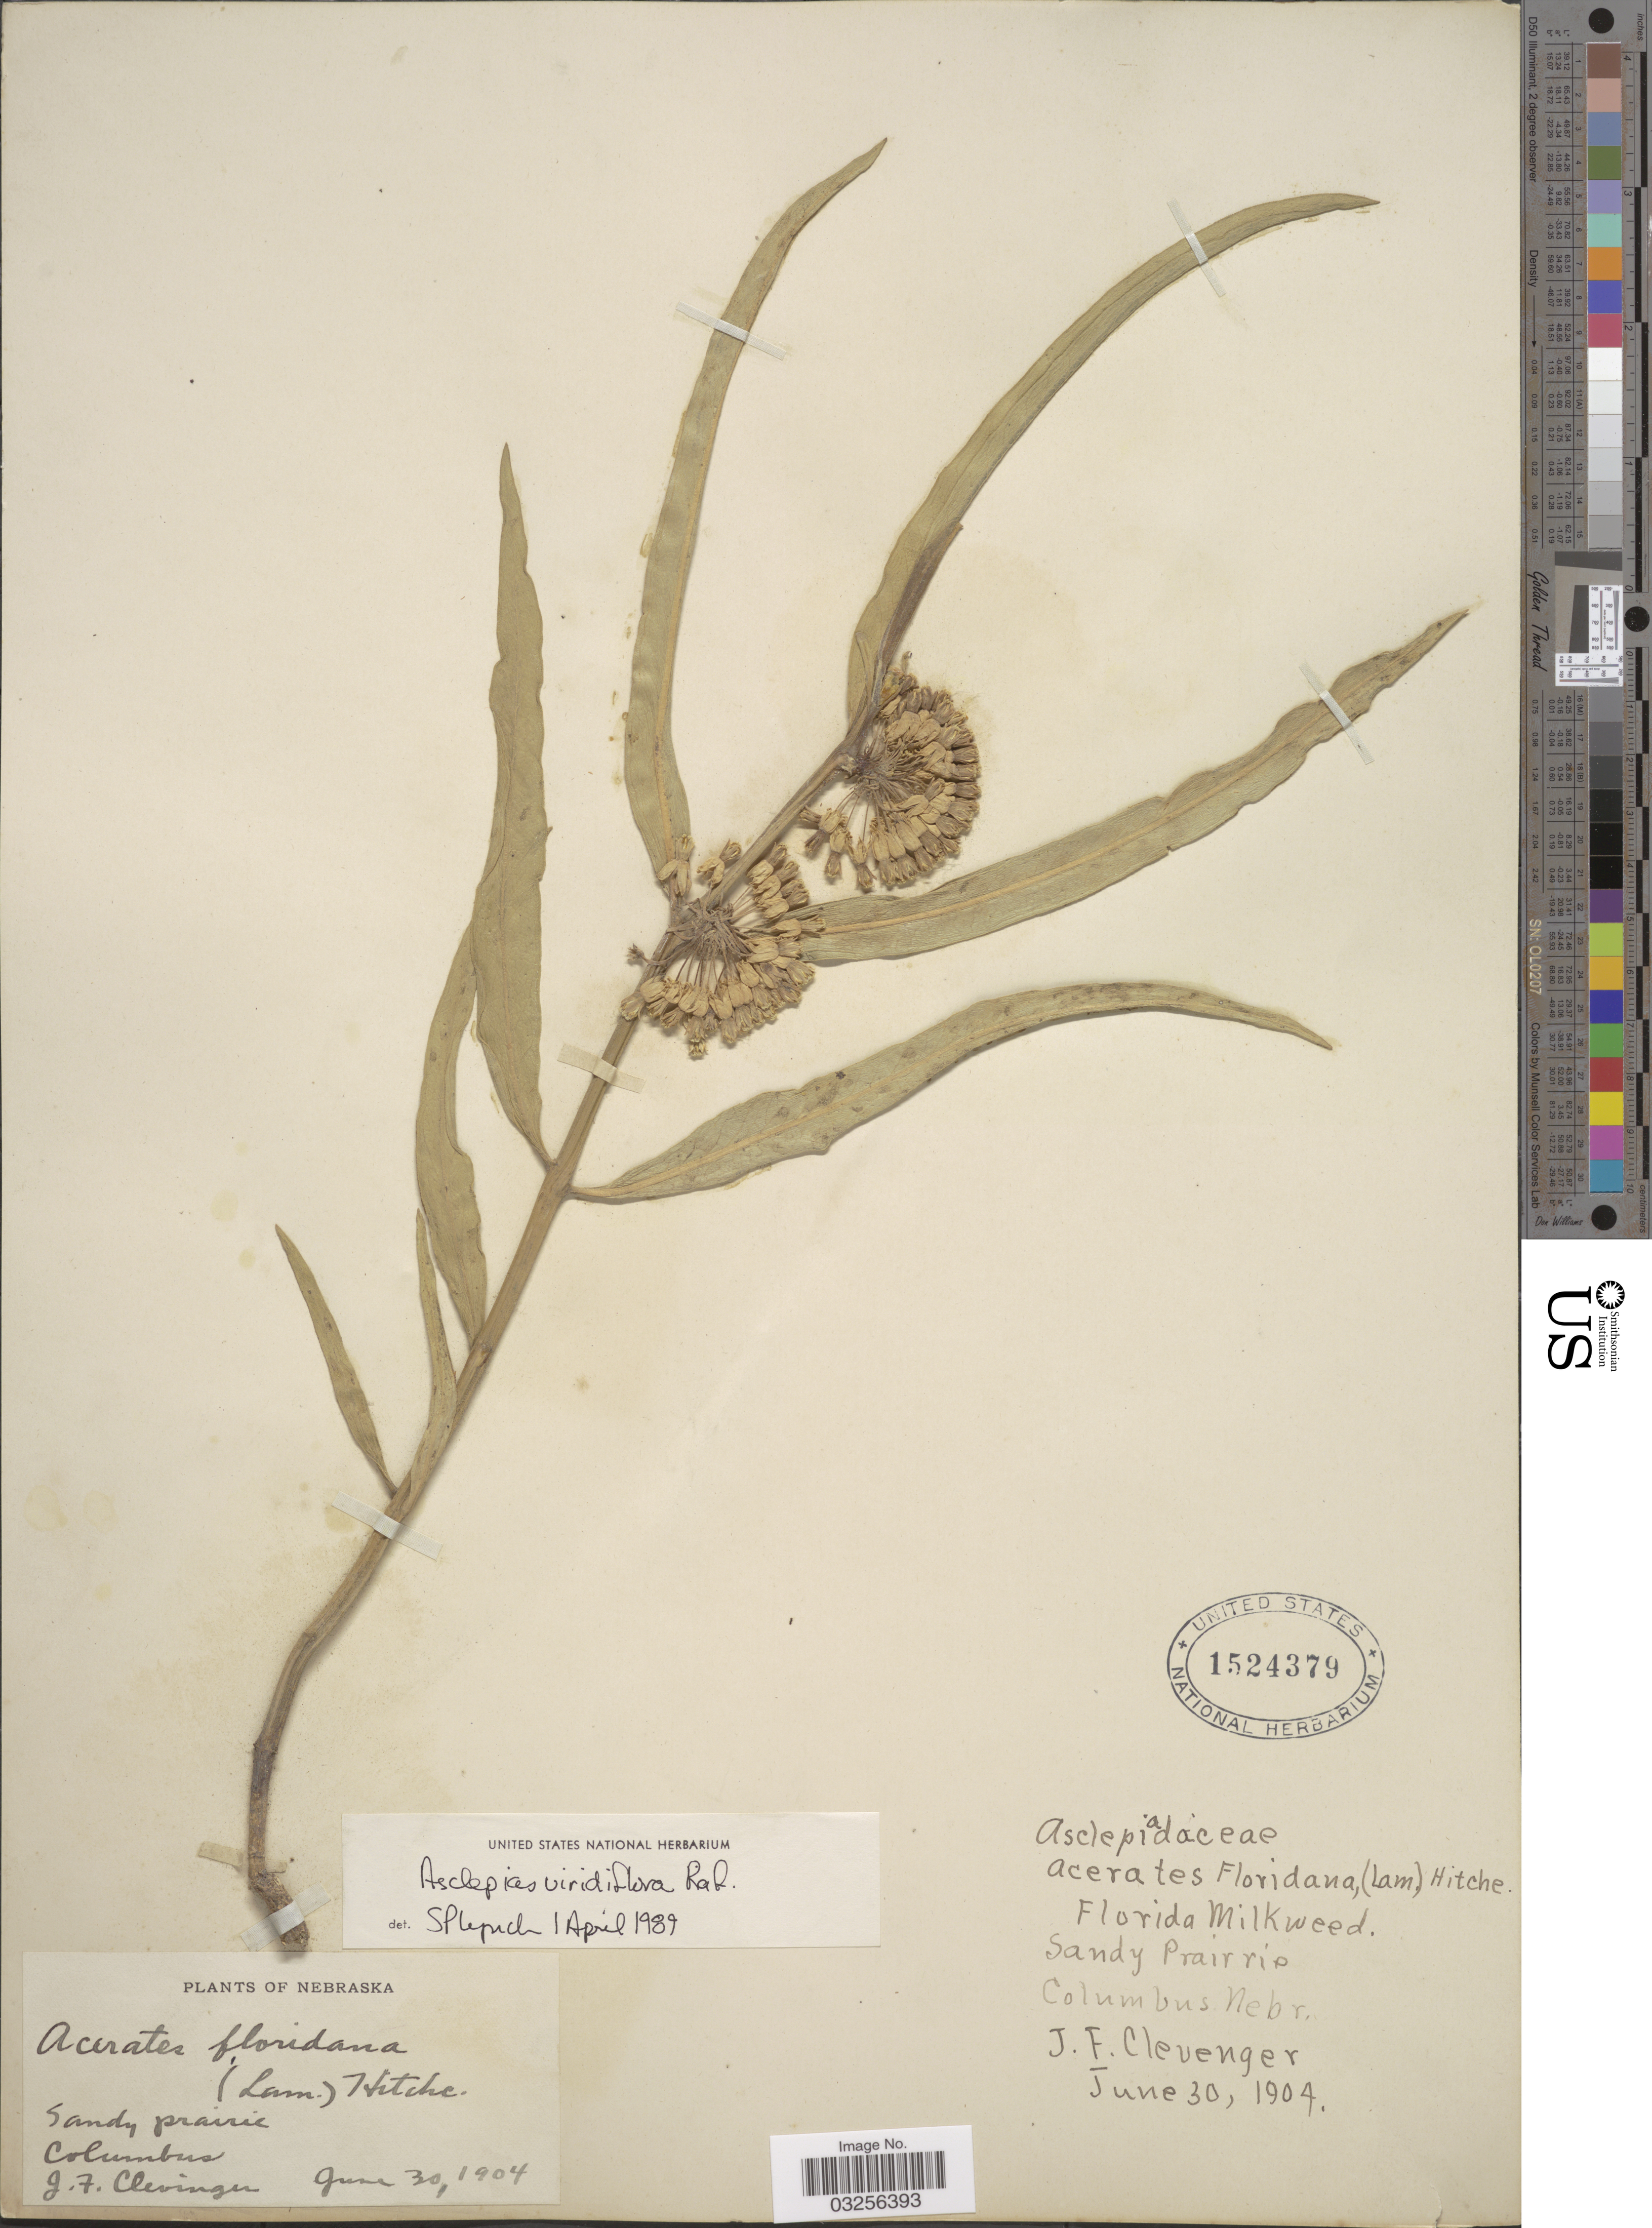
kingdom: Plantae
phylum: Tracheophyta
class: Magnoliopsida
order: Gentianales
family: Apocynaceae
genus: Asclepias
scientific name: Asclepias viridiflora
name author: Raf.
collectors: J. F. Clevenger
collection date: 1904-06-30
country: United States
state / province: Nebraska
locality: Columbus. Florida Milkweed. Sandy Prairrie. Nebr.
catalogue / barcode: US 1524379